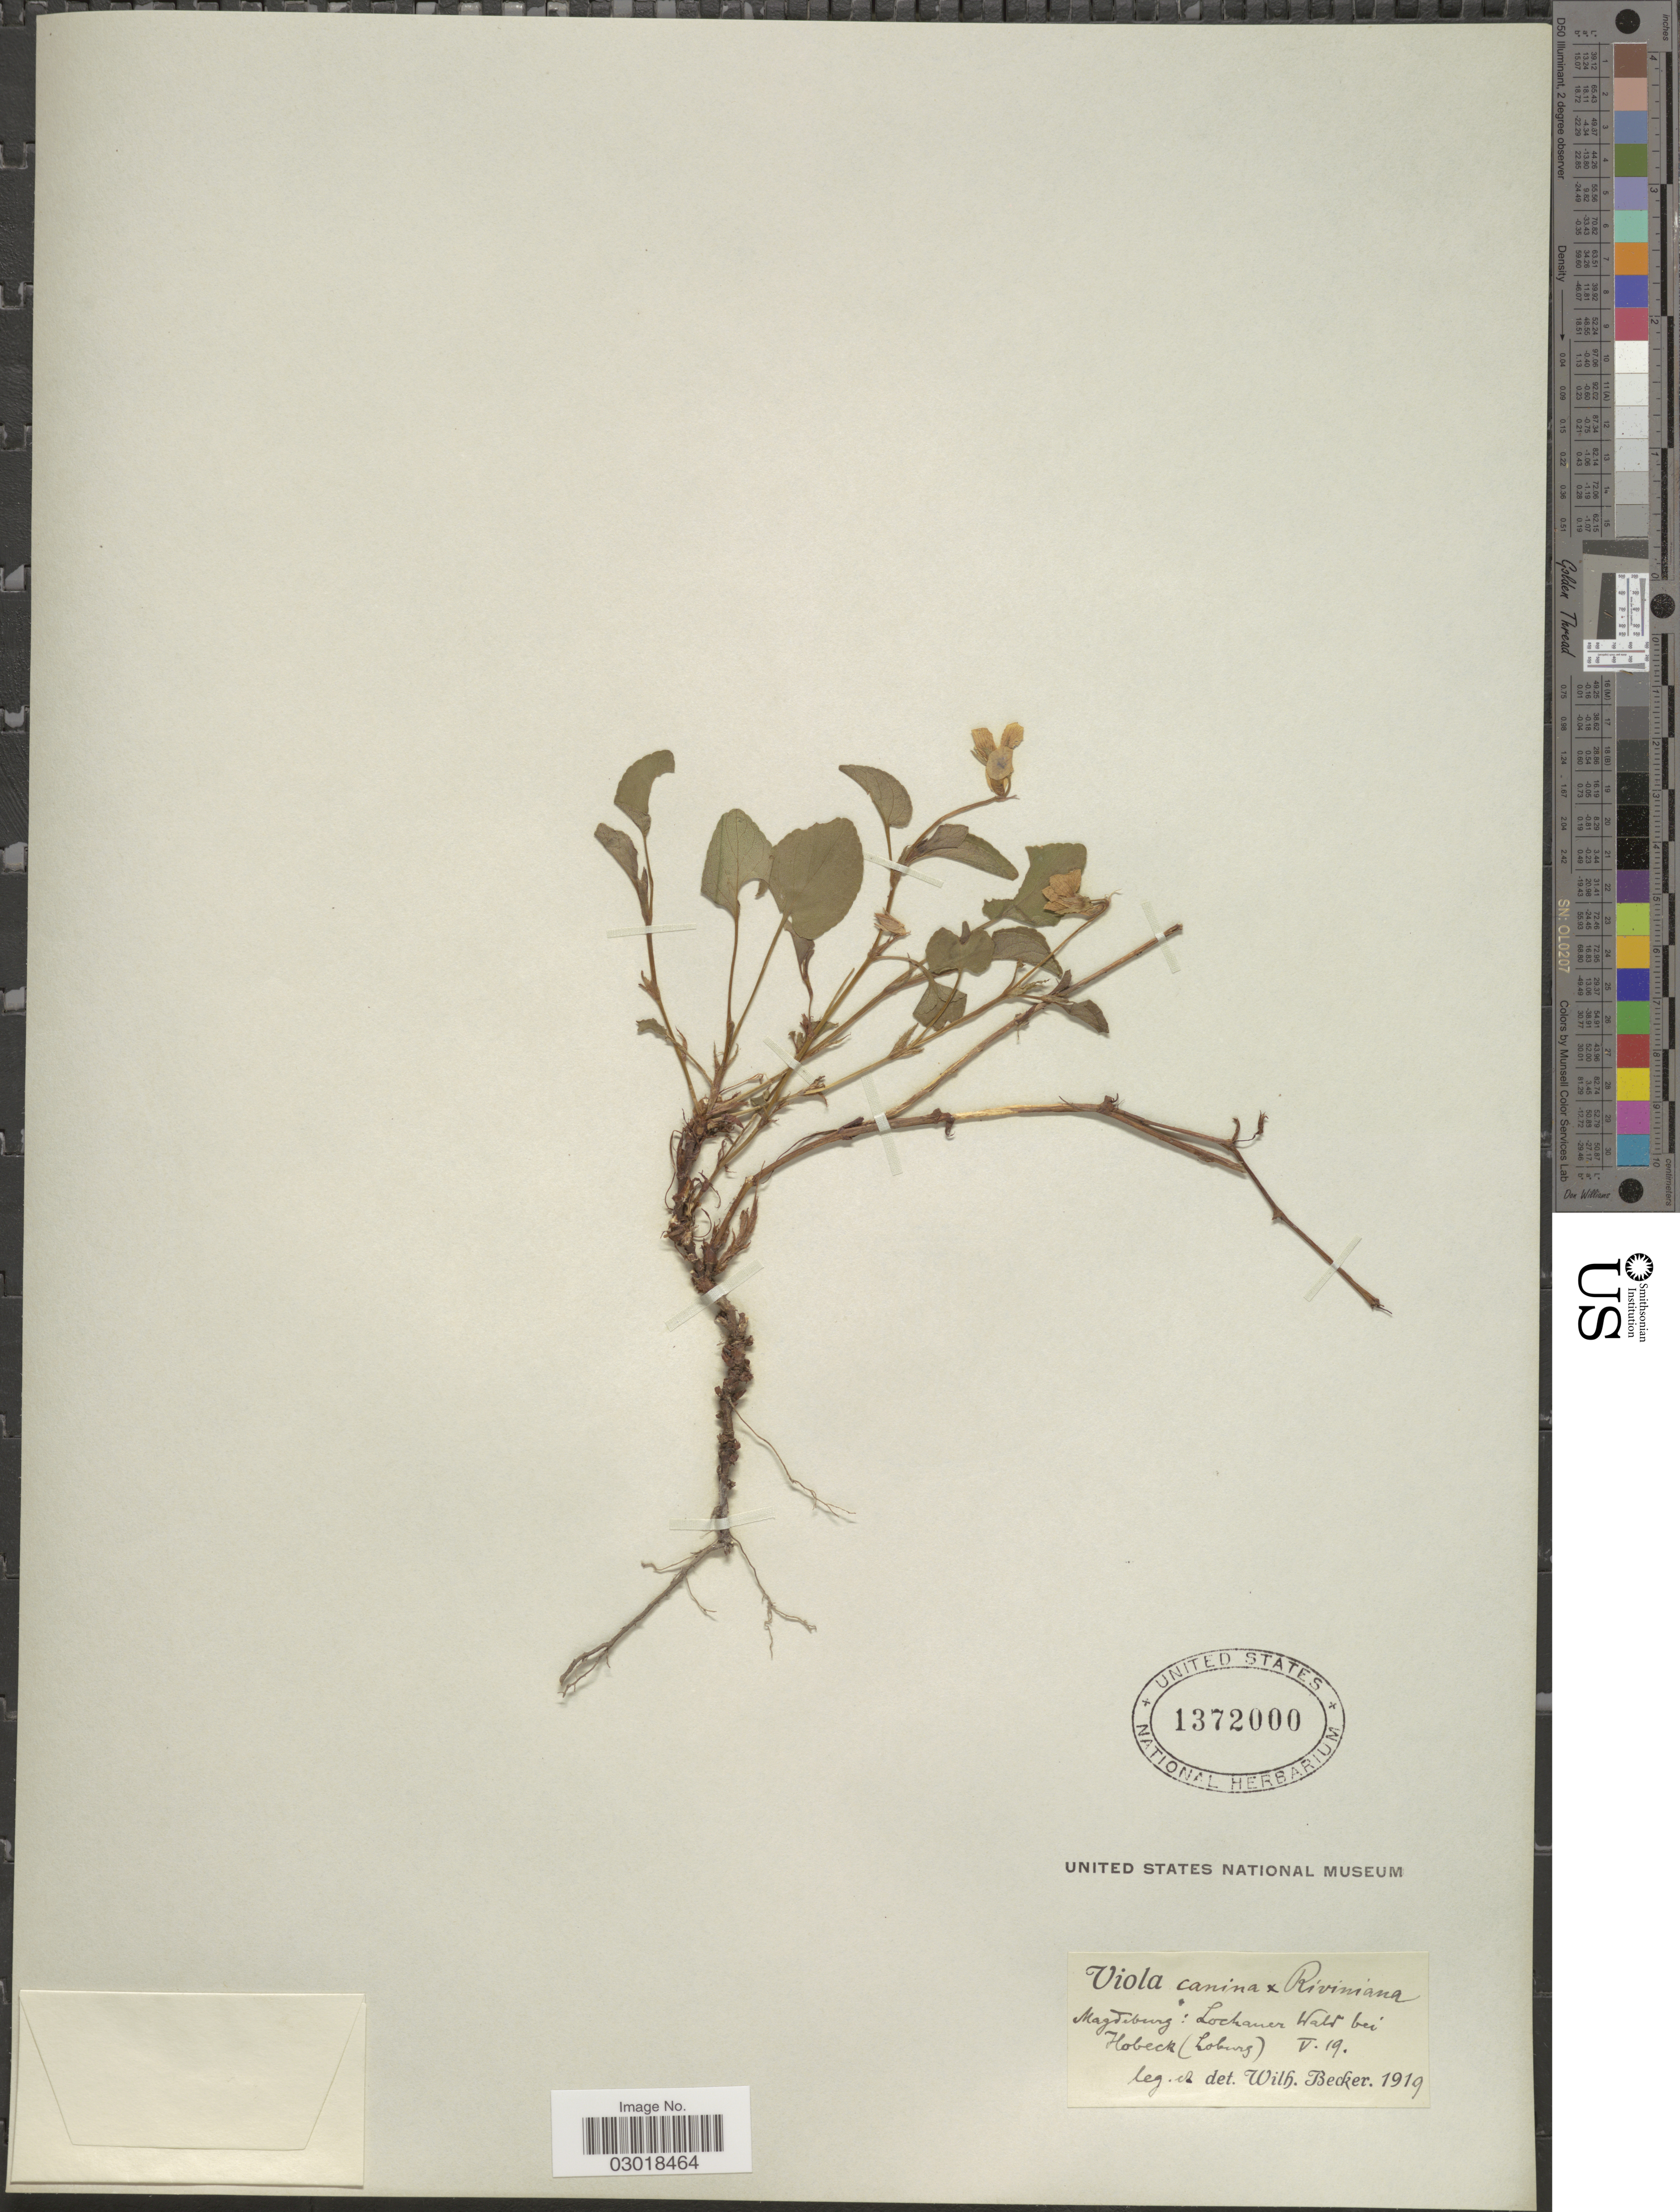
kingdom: Plantae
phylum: Tracheophyta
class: Magnoliopsida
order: Malpighiales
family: Violaceae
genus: Viola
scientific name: Viola canina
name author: L.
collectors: W. Becker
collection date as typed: Transcribed d/m/y: /5/19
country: Germany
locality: Magdeburg: Lochaner Wald bei Hobeck (Loburg).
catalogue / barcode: US 1372000